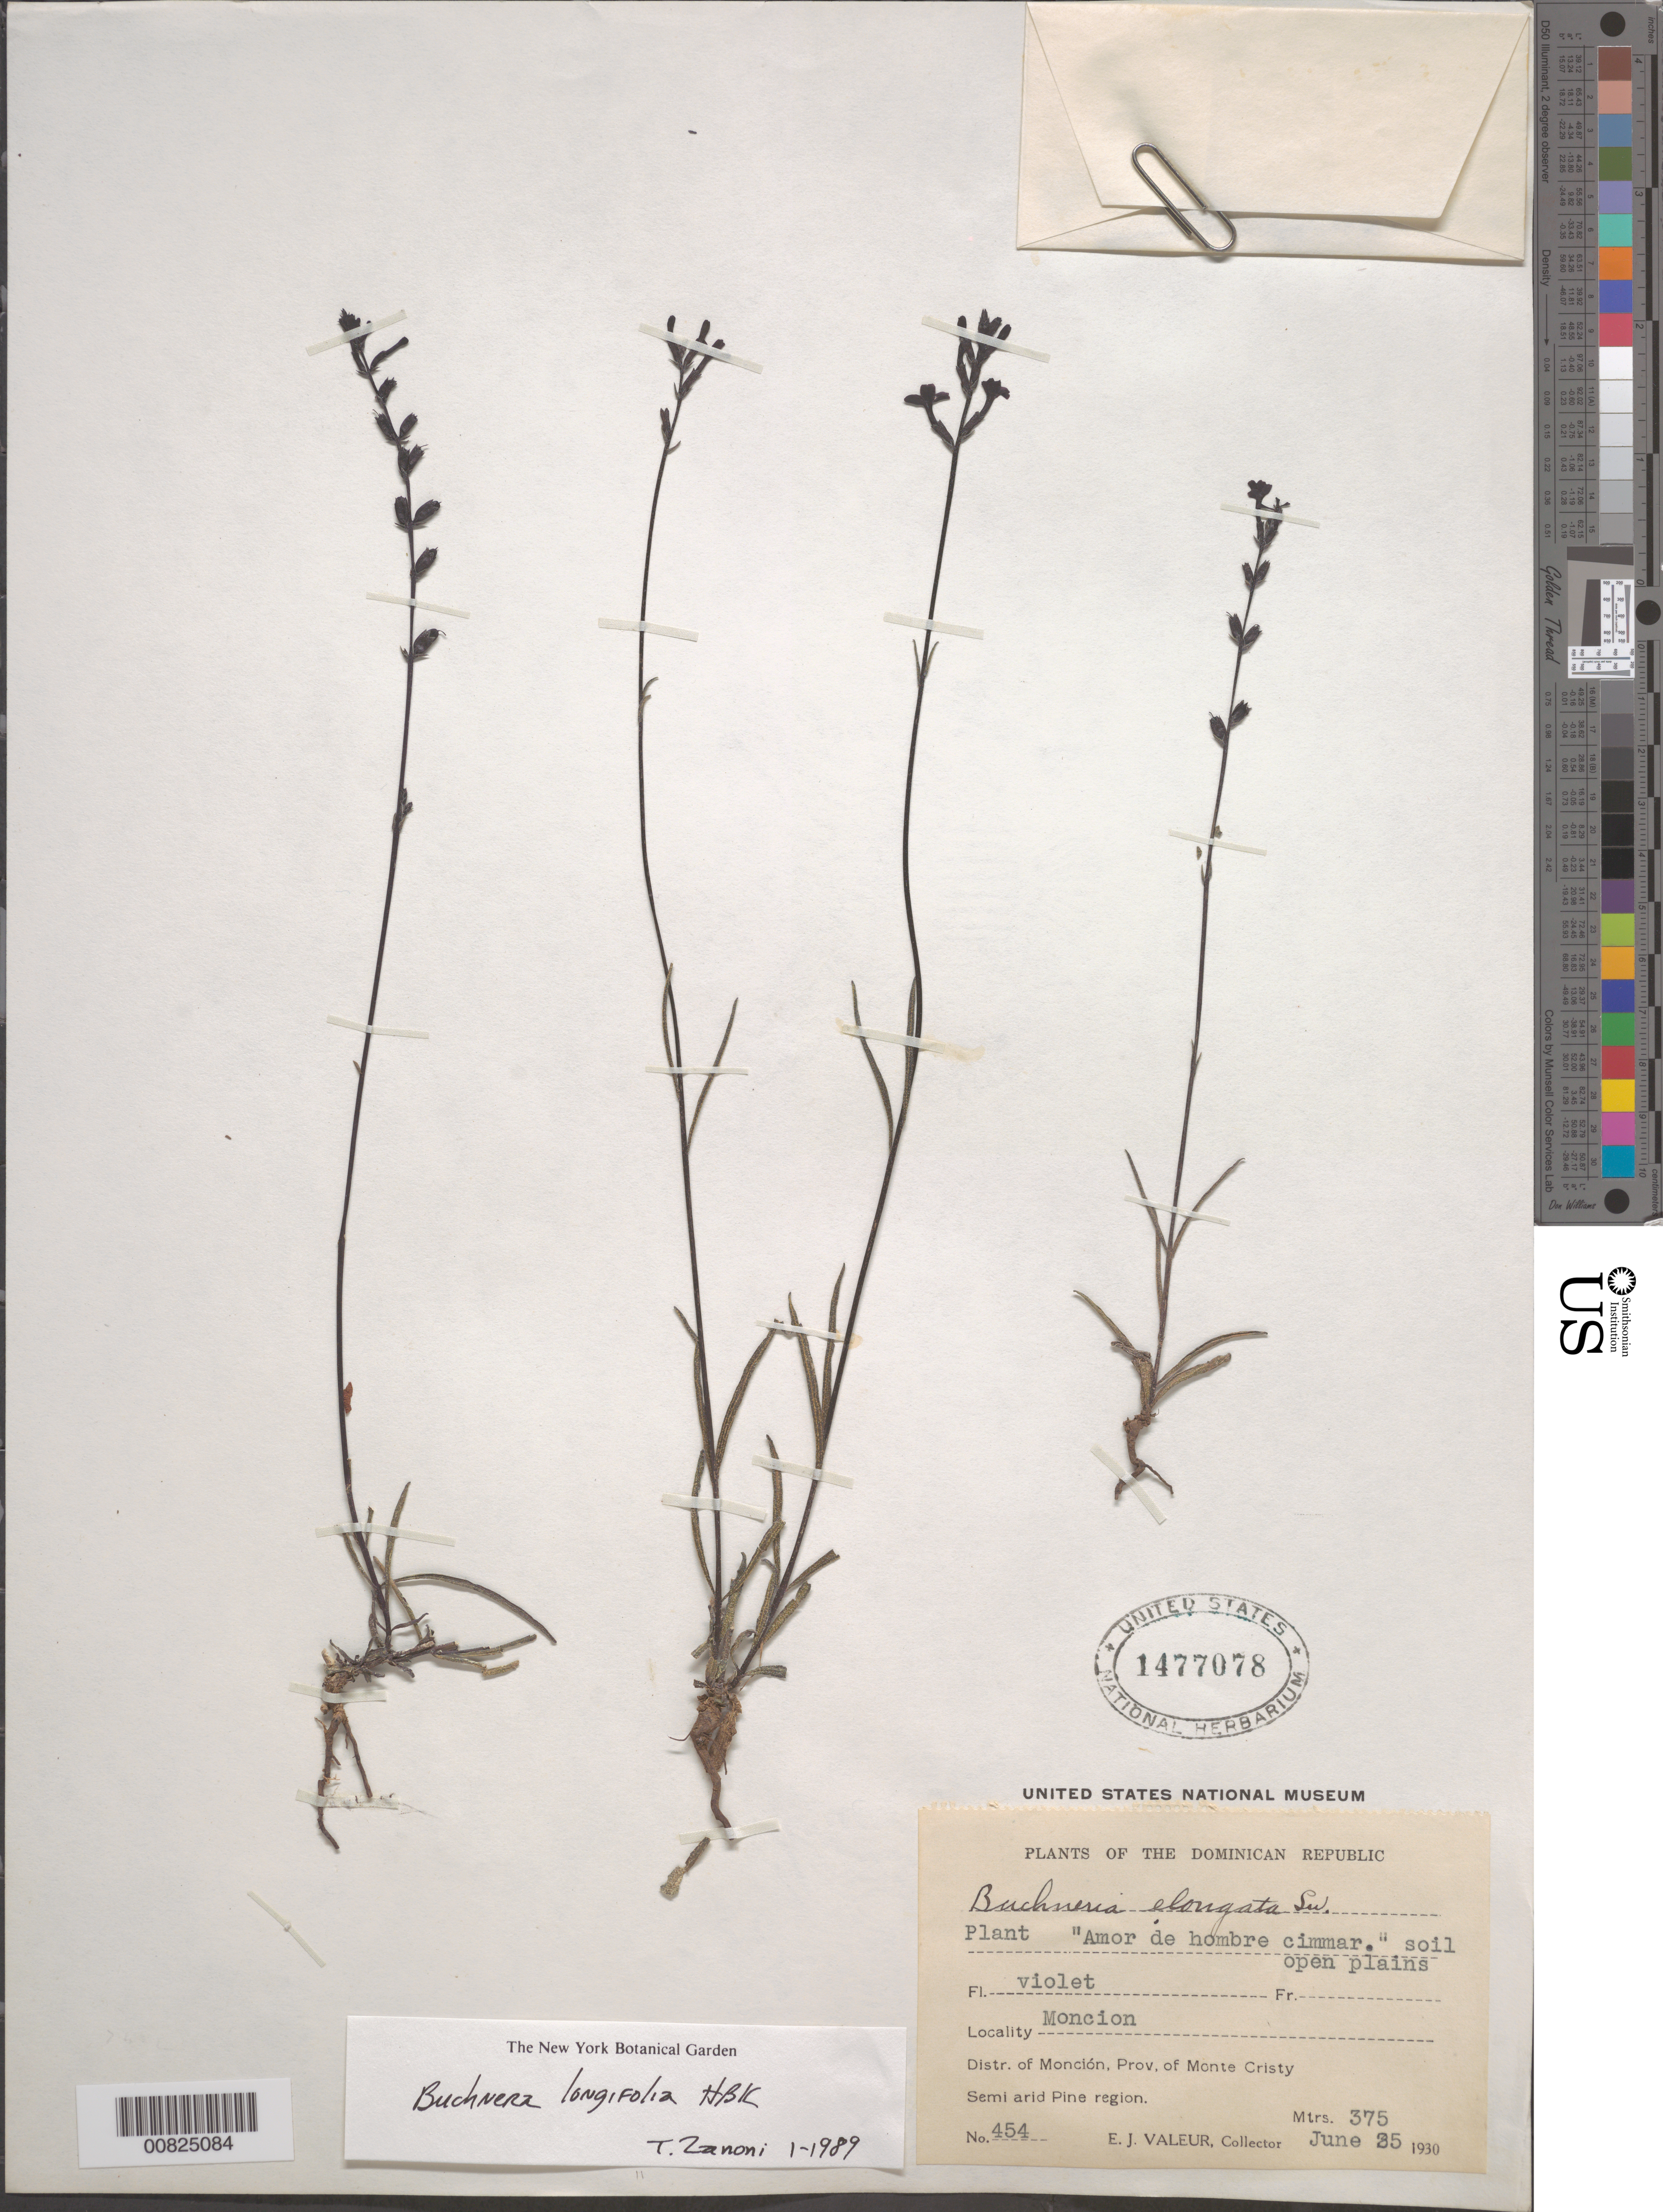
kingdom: Plantae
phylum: Tracheophyta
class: Magnoliopsida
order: Lamiales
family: Orobanchaceae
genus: Buchnera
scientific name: Buchnera longifolia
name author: Kunth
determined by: Zanoni, T. A., (NY), New York Botanical Garden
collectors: E. Valeur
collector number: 454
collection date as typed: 25 Jun 1930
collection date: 1930-06-25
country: Dominican Republic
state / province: Monte Cristi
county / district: Monción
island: Hispaniola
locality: Moncion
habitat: Soil open plaines of semi arid pine region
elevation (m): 375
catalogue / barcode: US 1477078